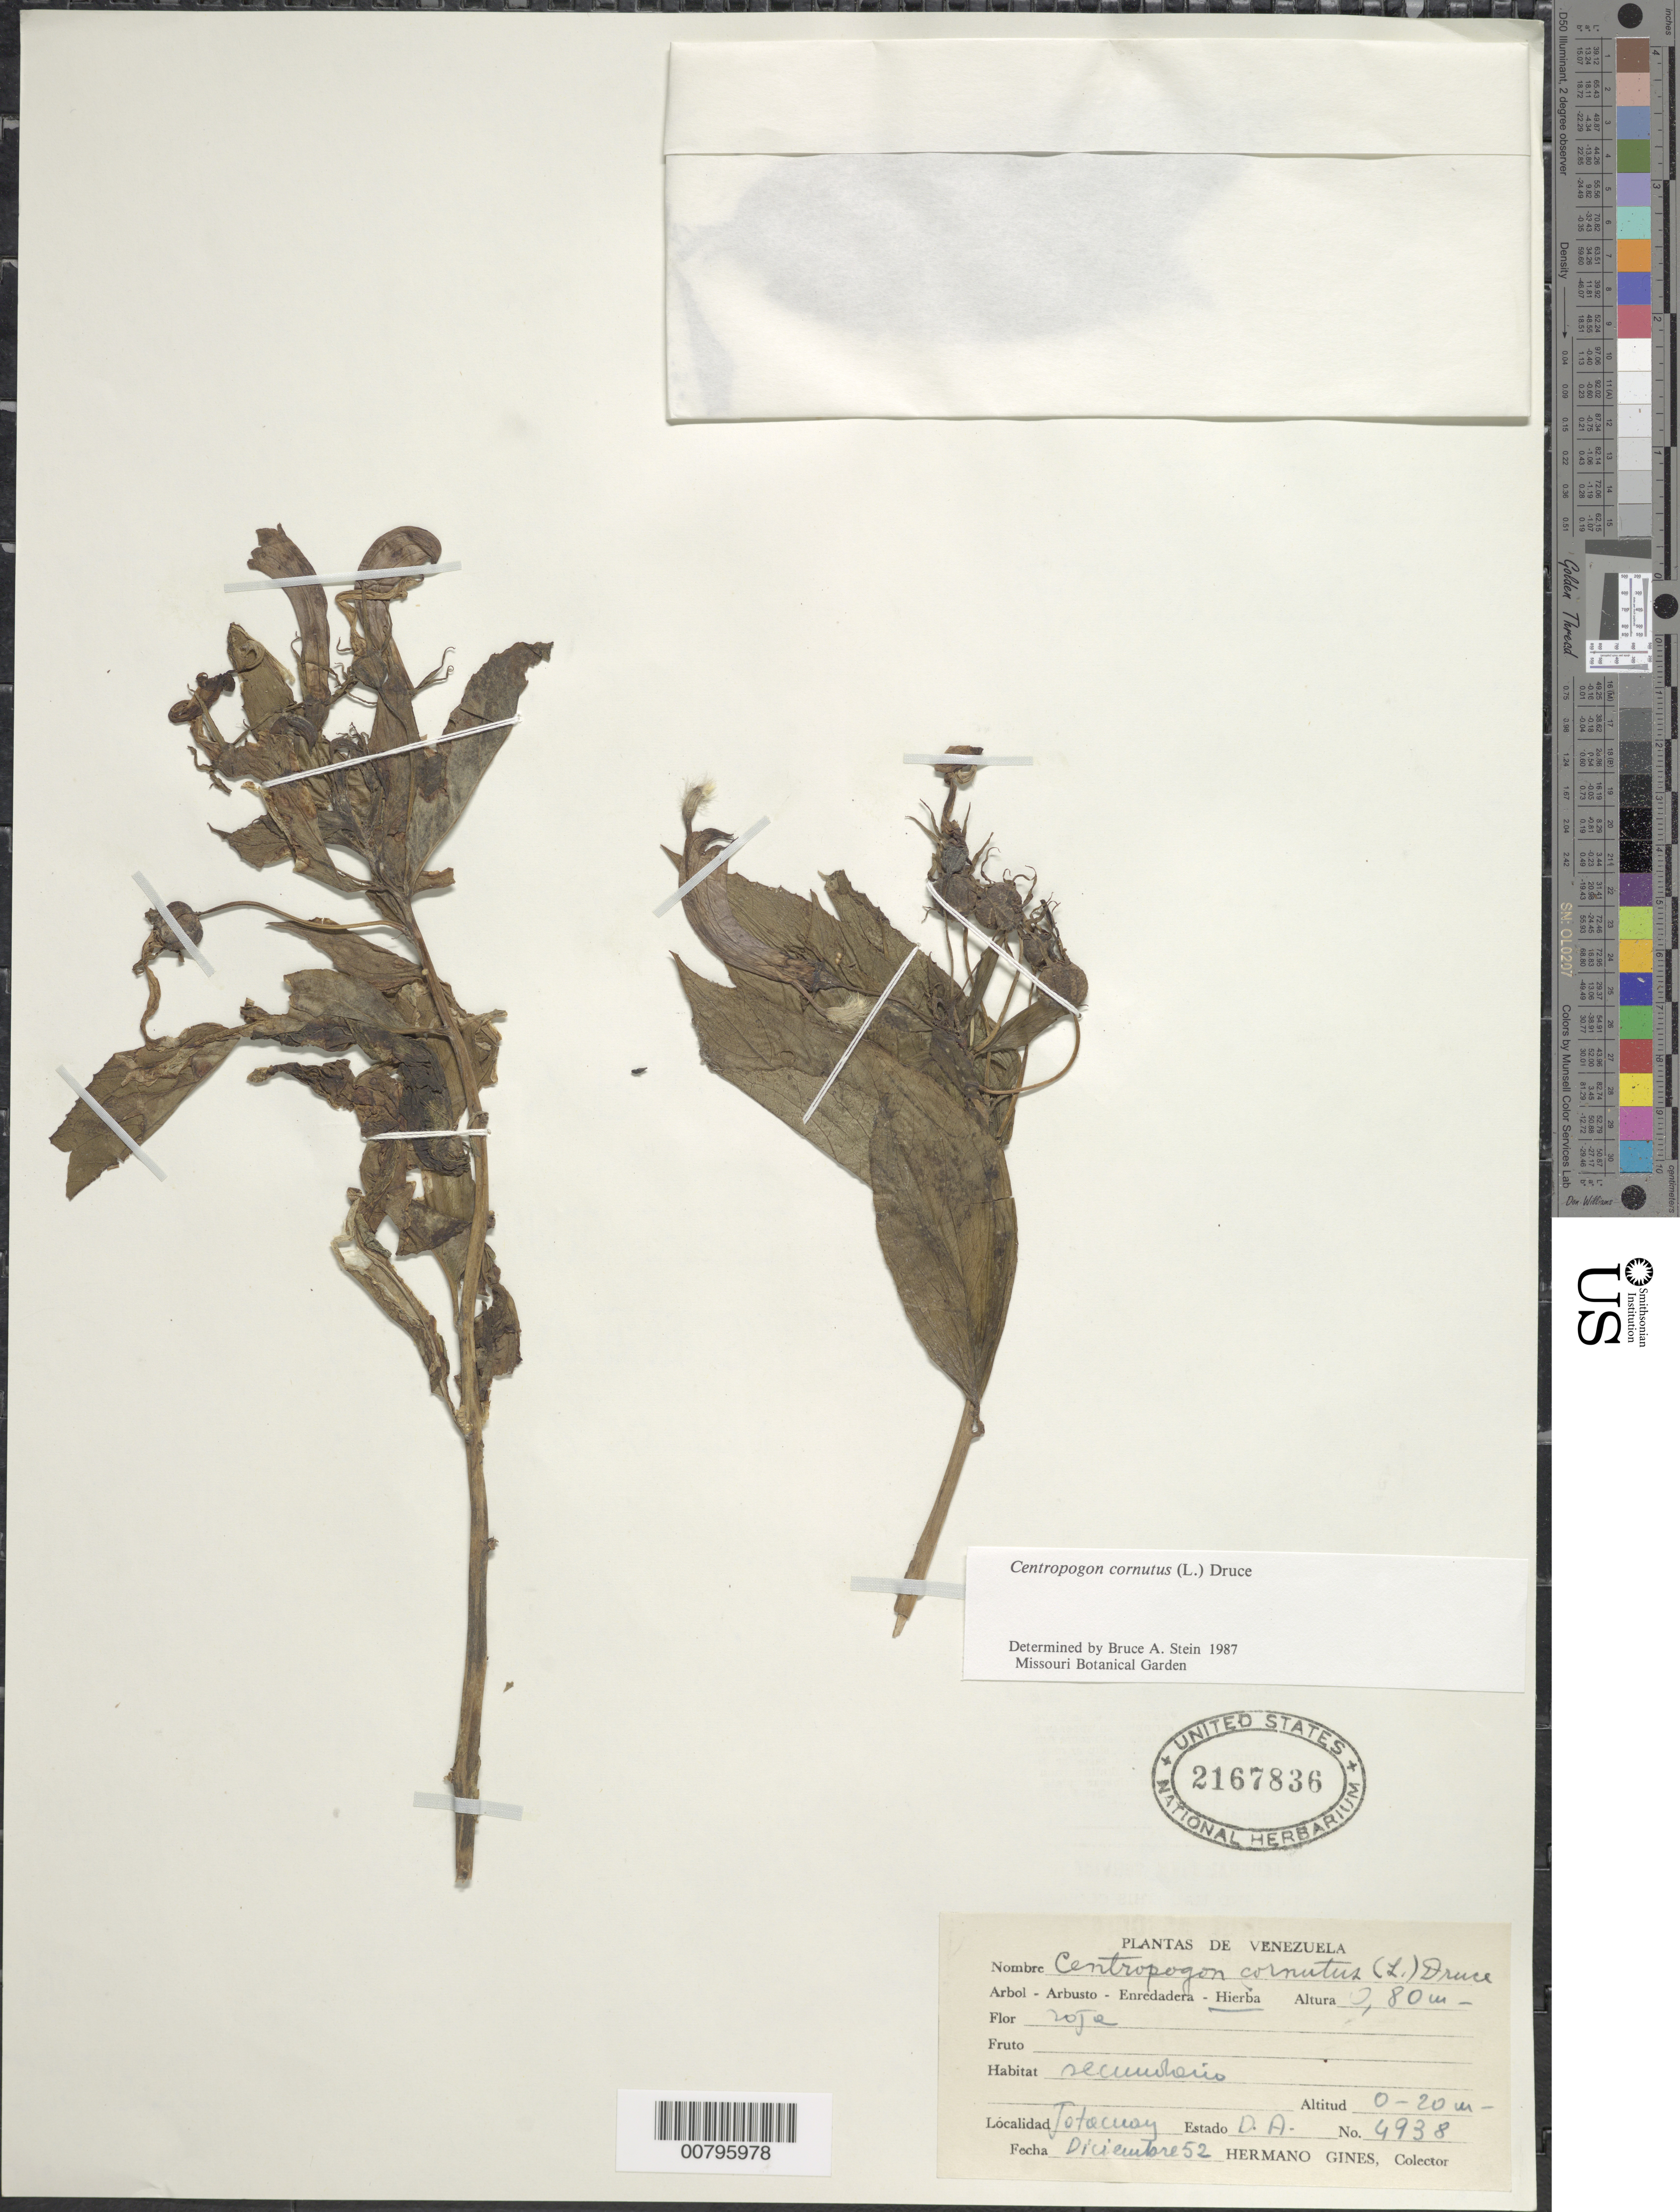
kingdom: Plantae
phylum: Tracheophyta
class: Magnoliopsida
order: Asterales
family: Campanulaceae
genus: Centropogon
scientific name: Centropogon cornutus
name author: (L.) Druce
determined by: Stein, B. A., Senior Director, Climate Adaptation and Resilience, National Wildlife Federation (UNITED STATES)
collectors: H. Gines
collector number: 4938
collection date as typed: Dec-52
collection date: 1952-12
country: Venezuela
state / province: Delta Amacuro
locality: Jotacuay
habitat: Secundario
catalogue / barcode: US 2167836